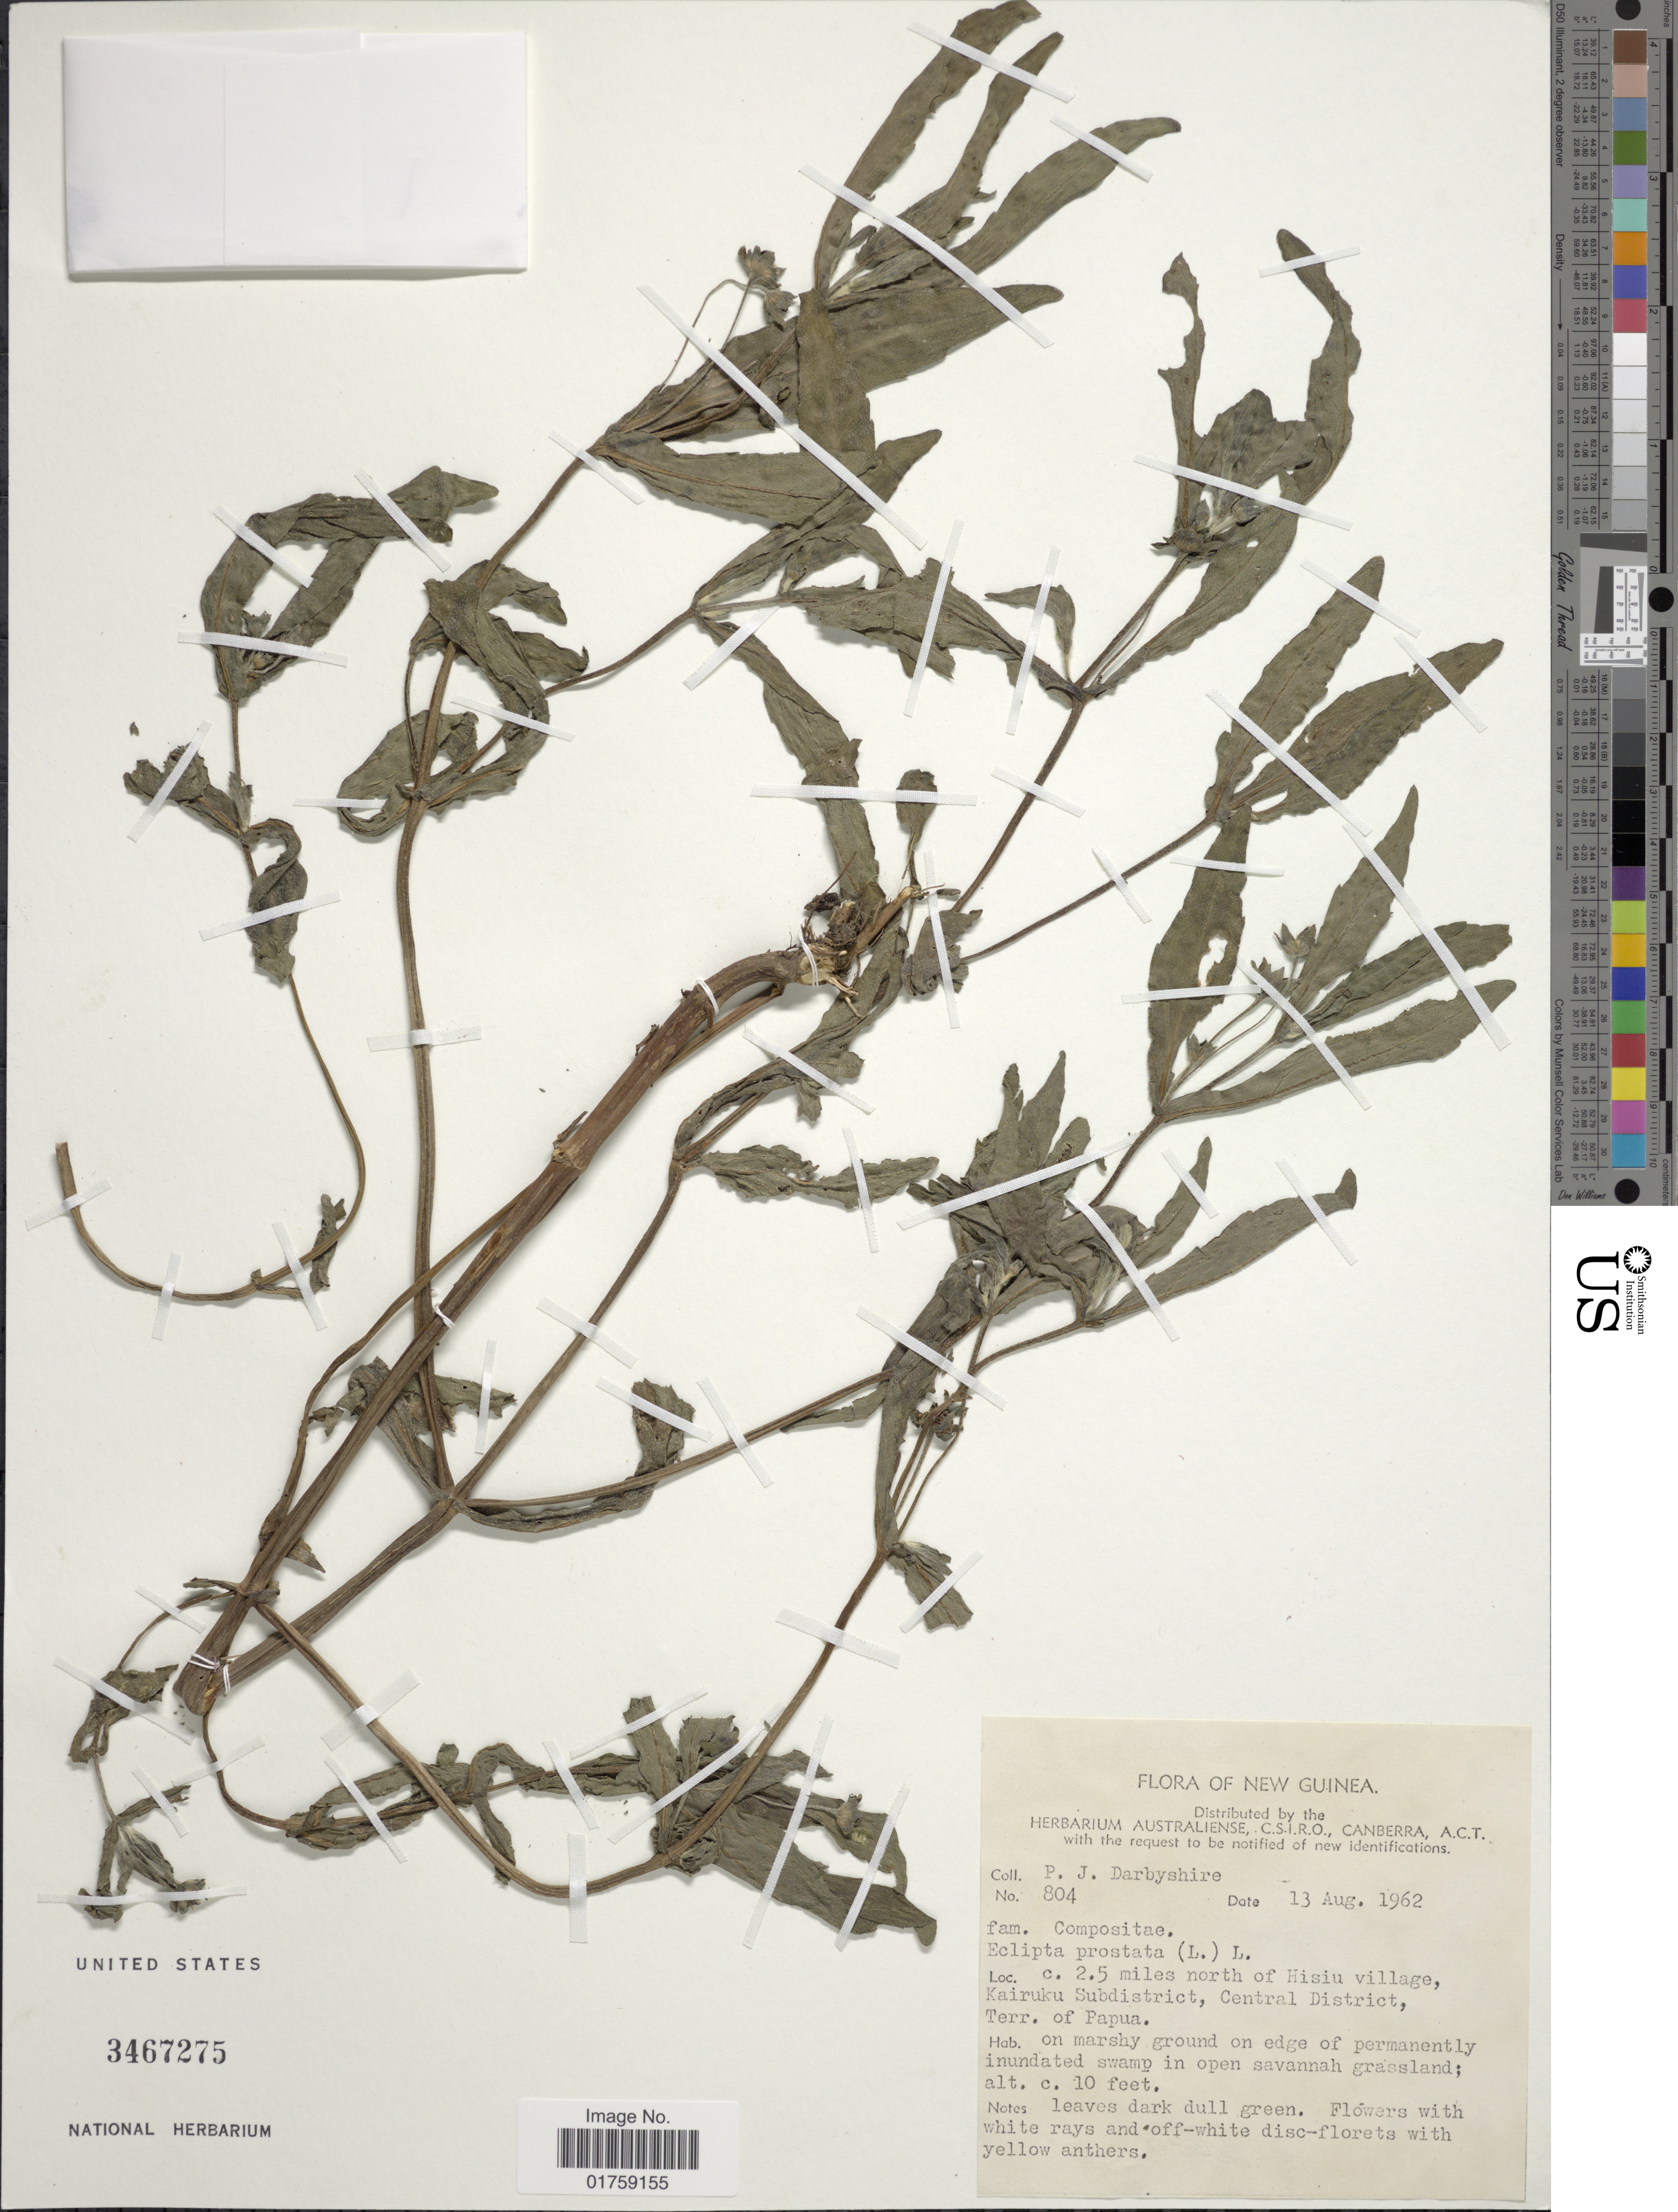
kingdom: Plantae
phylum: Tracheophyta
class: Magnoliopsida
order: Asterales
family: Asteraceae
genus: Eclipta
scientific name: Eclipta prostrata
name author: (L.) L.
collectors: P. Darbyshire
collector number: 804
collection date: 1962-08-13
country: Papua New Guinea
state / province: Central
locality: New Guinea. c. 2.5 miles north of Histu village, Kairuku Subdistrict, Central District, Terr. of Papua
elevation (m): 3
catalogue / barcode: US 3467275